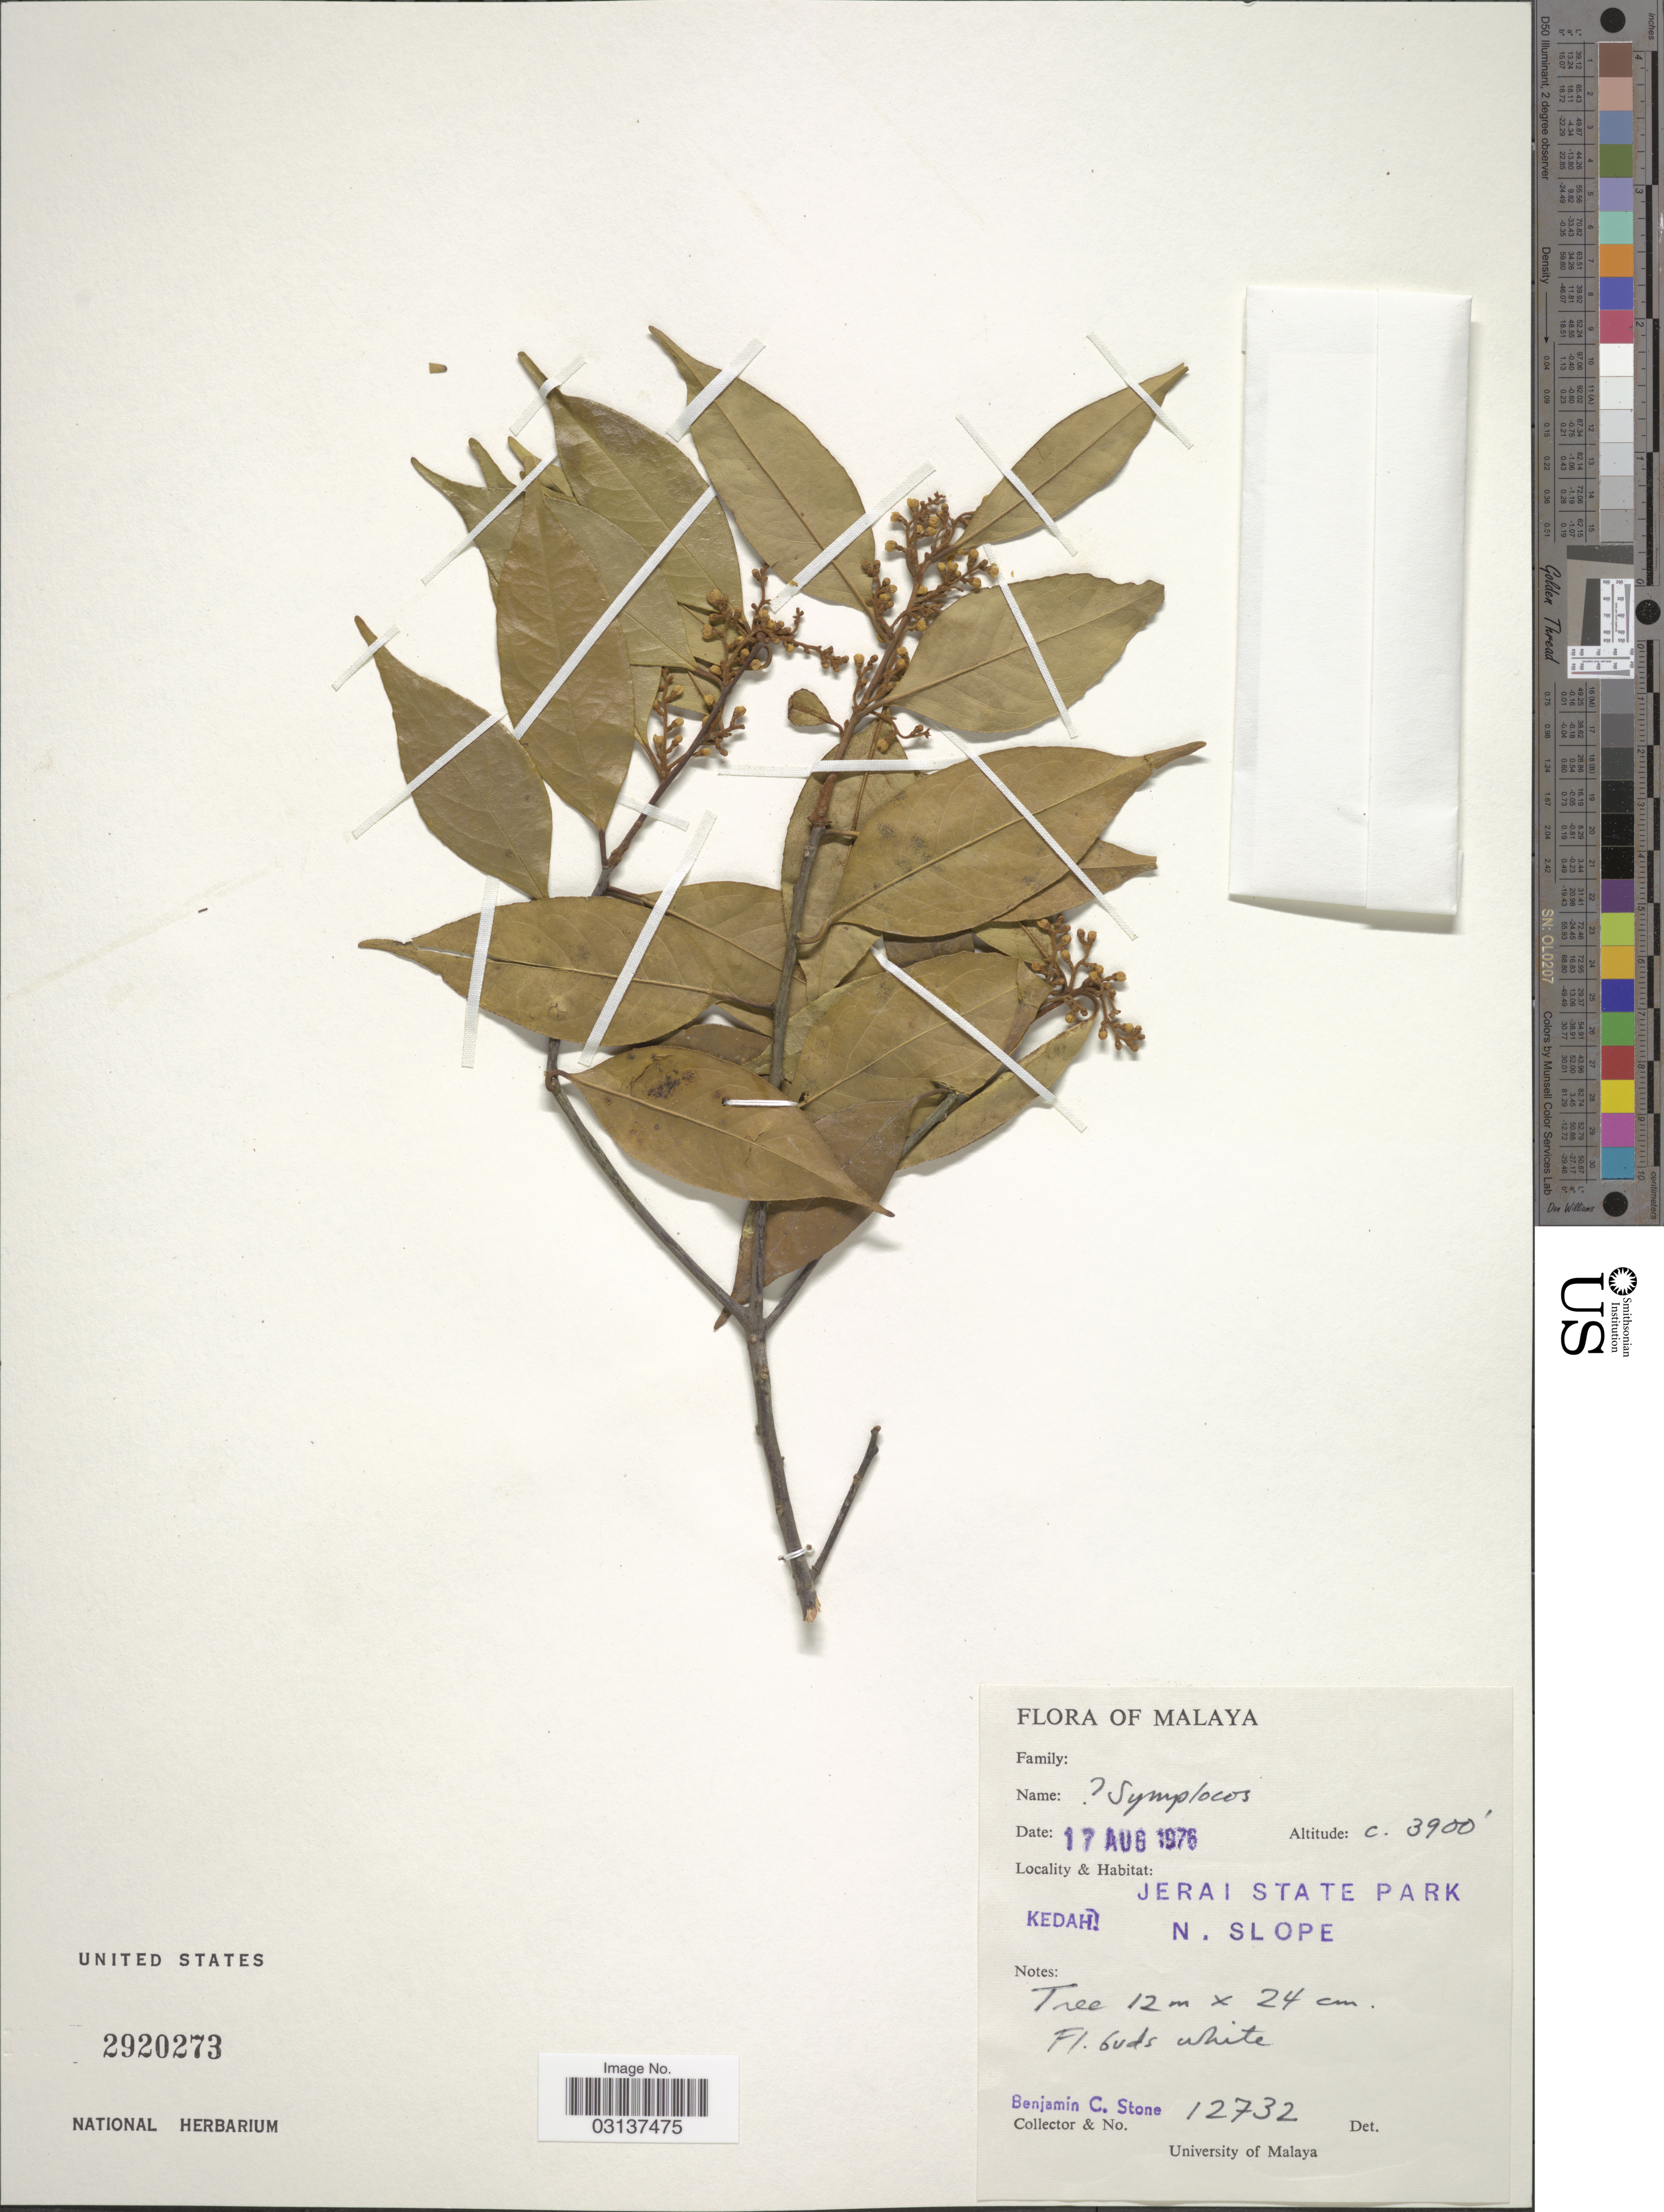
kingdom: Plantae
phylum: Tracheophyta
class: Magnoliopsida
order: Ericales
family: Symplocaceae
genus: Symplocos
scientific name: Symplocos sp.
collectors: B. C. Stone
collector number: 12732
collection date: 1976-08-17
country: Malaysia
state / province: Kedah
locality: Jerai State Park, Kedah, N. Slope.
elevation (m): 1189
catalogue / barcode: US 2920273